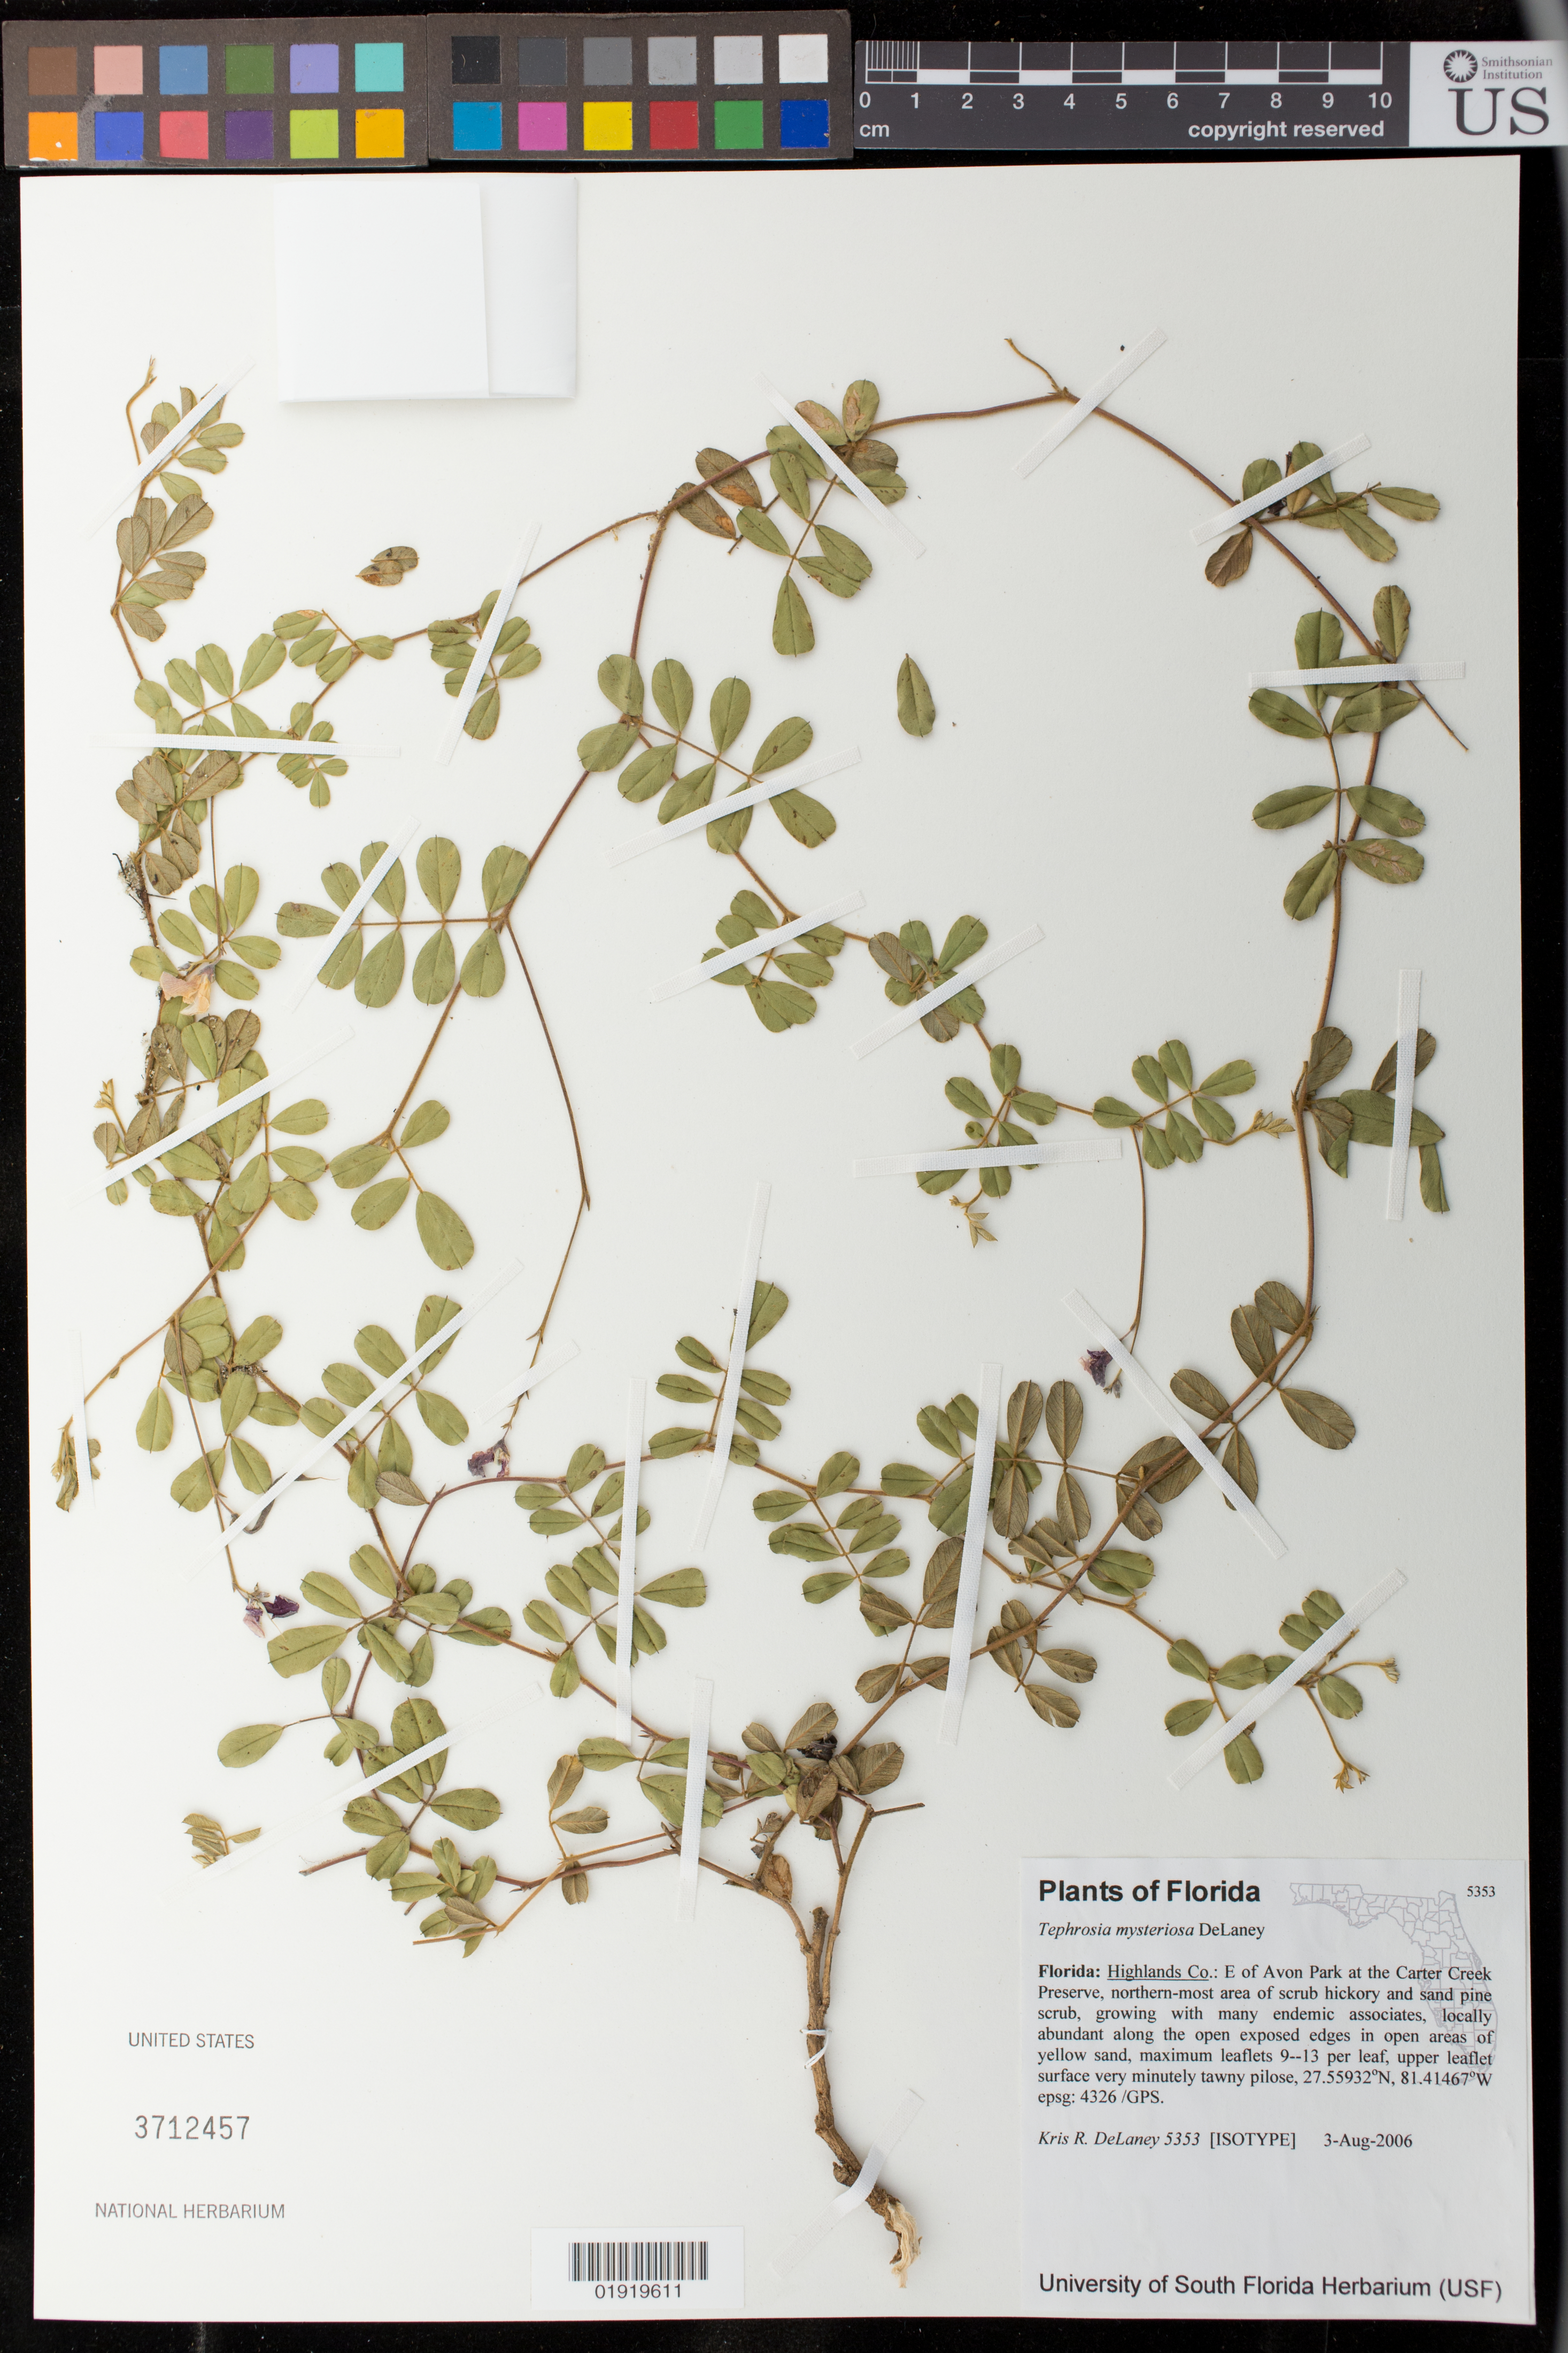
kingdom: Plantae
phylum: Tracheophyta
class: Magnoliopsida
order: Fabales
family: Fabaceae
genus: Tephrosia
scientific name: Tephrosia mysteriosa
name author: DeLaney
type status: Isotype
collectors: K. R. DeLaney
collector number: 5353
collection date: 2006-08-03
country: United States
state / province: Florida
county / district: Highlands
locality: Highlands Co.: E of Avon Park at the Carter Creek Preserve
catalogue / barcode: US 3712457